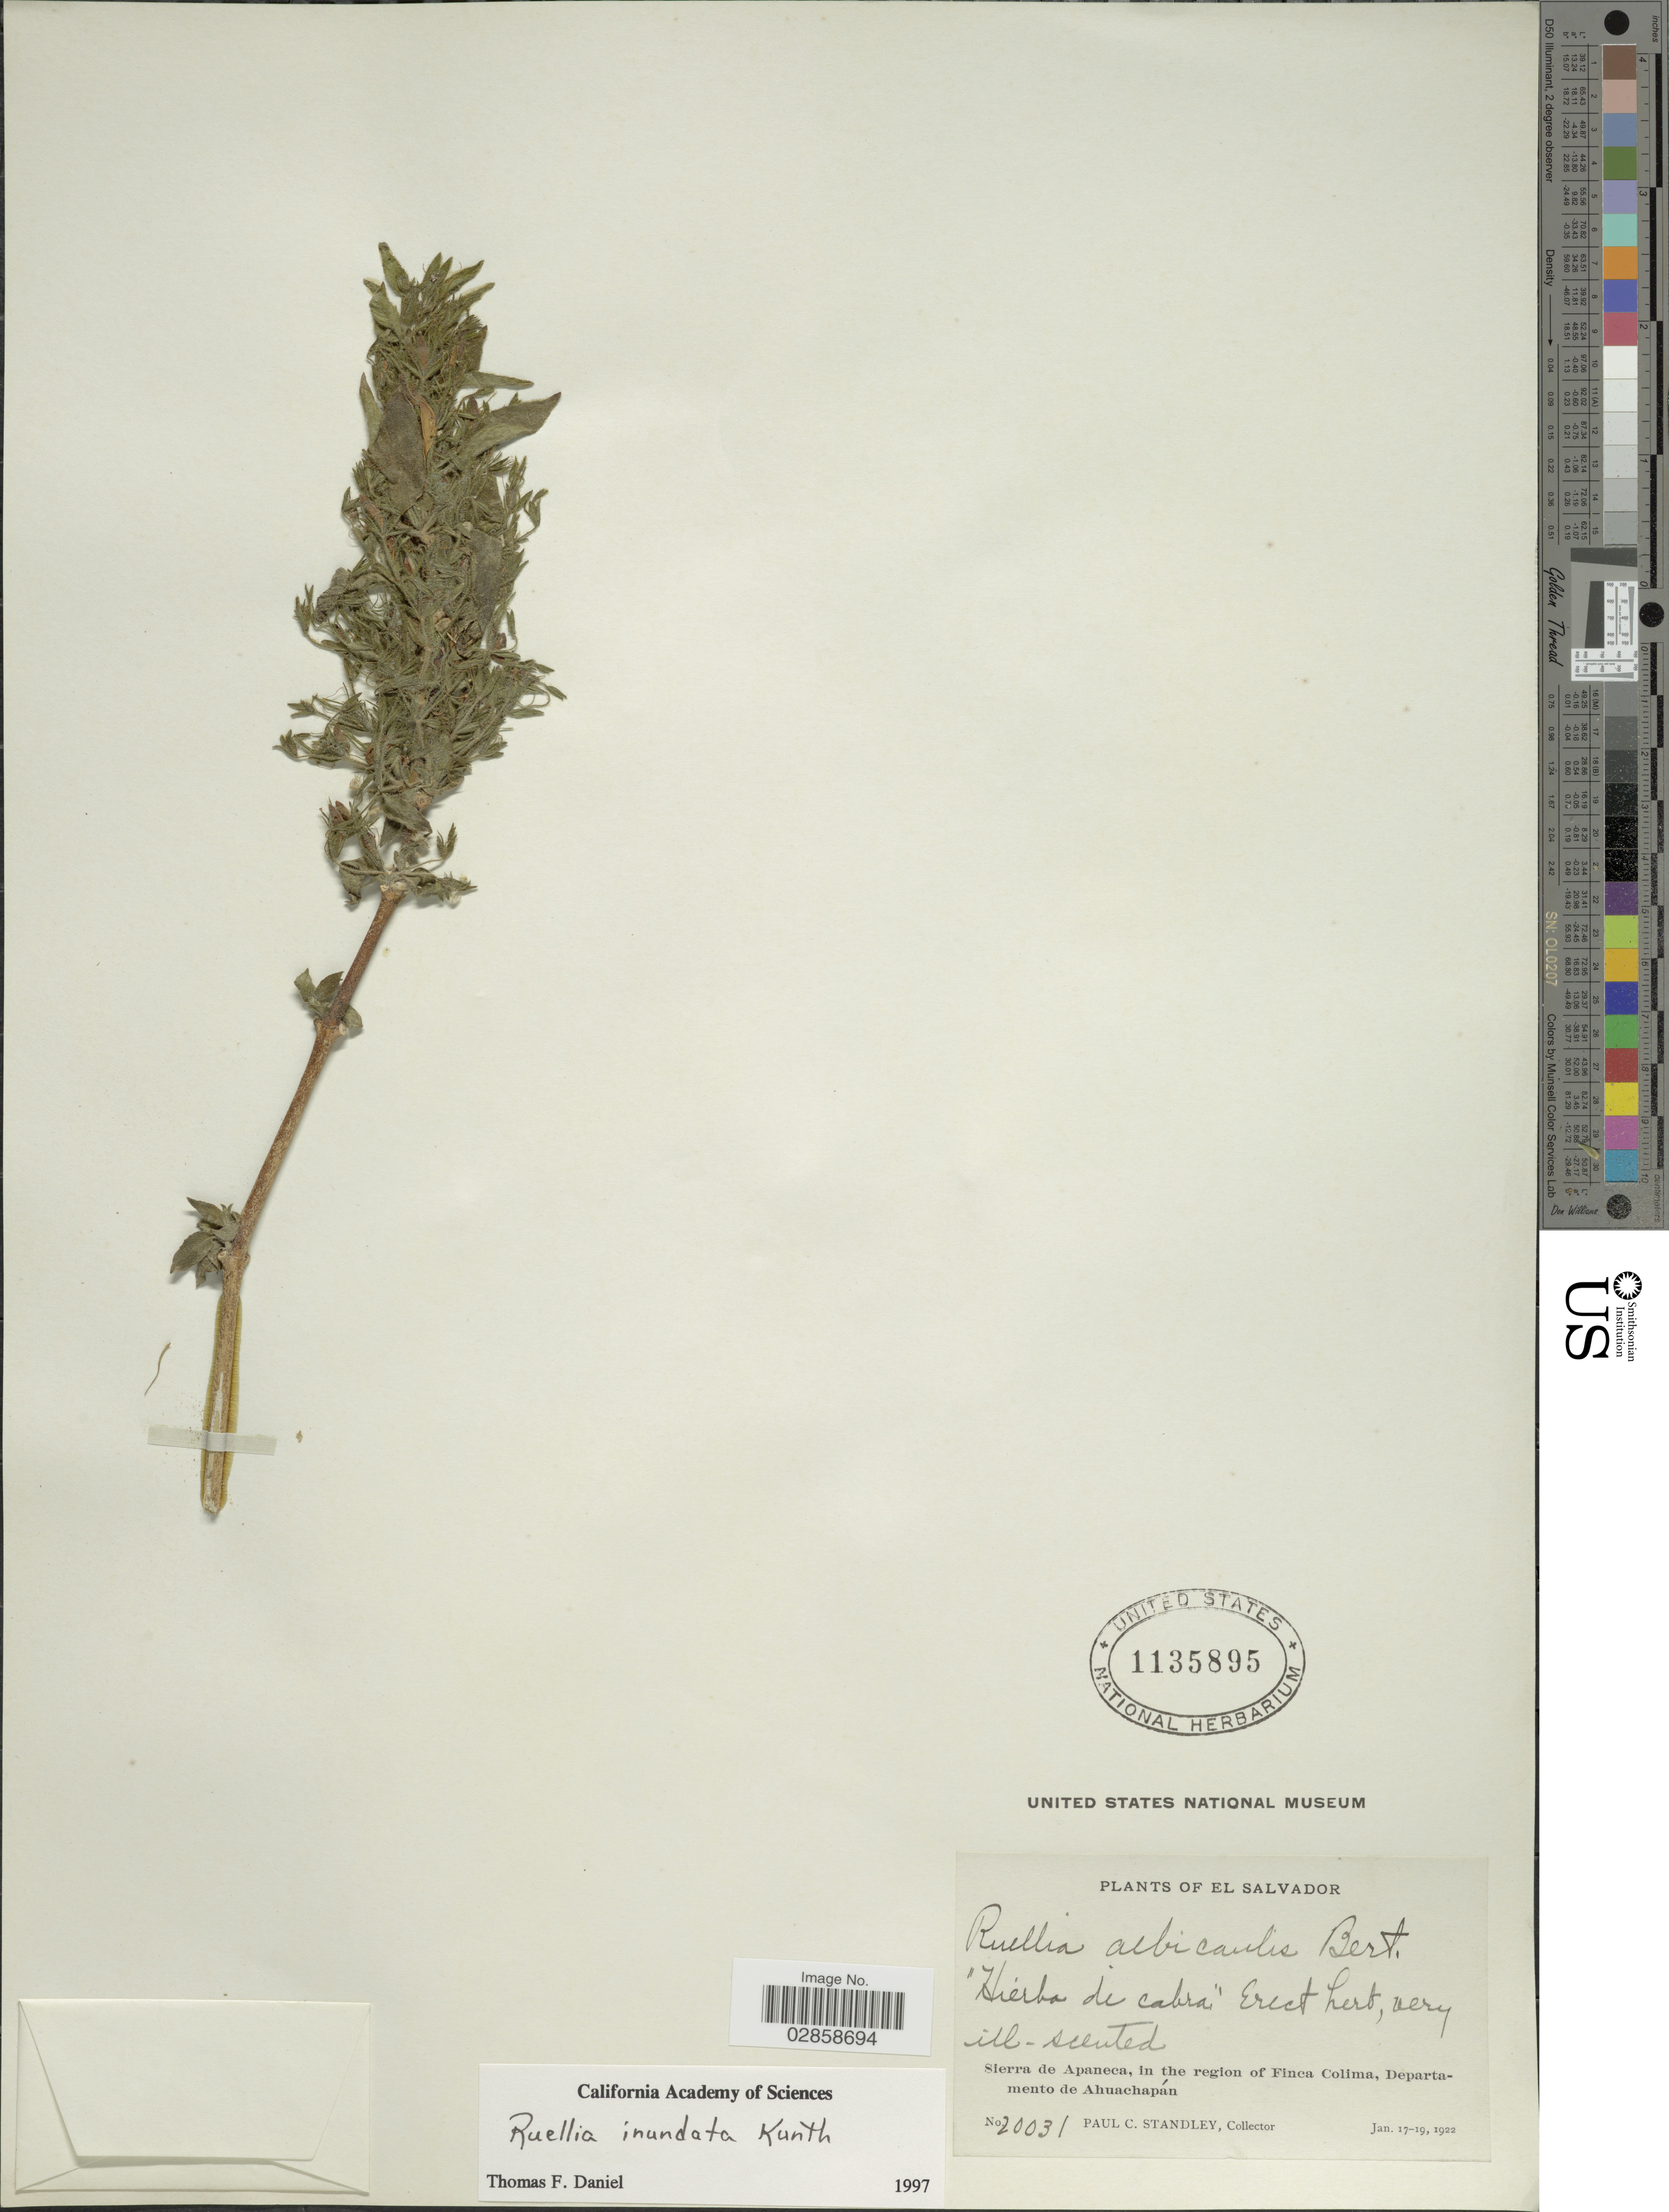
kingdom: Plantae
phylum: Tracheophyta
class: Magnoliopsida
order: Lamiales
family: Acanthaceae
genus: Ruellia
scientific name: Ruellia inundata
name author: Kunth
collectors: P. C. Standley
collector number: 20031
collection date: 1922-01-17/1922-01-19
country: El Salvador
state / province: Ahuachapan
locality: Sierra de Apaneca, in the region of Finca Colima, Departamento de Ahuachapán.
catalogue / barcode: US 1135895